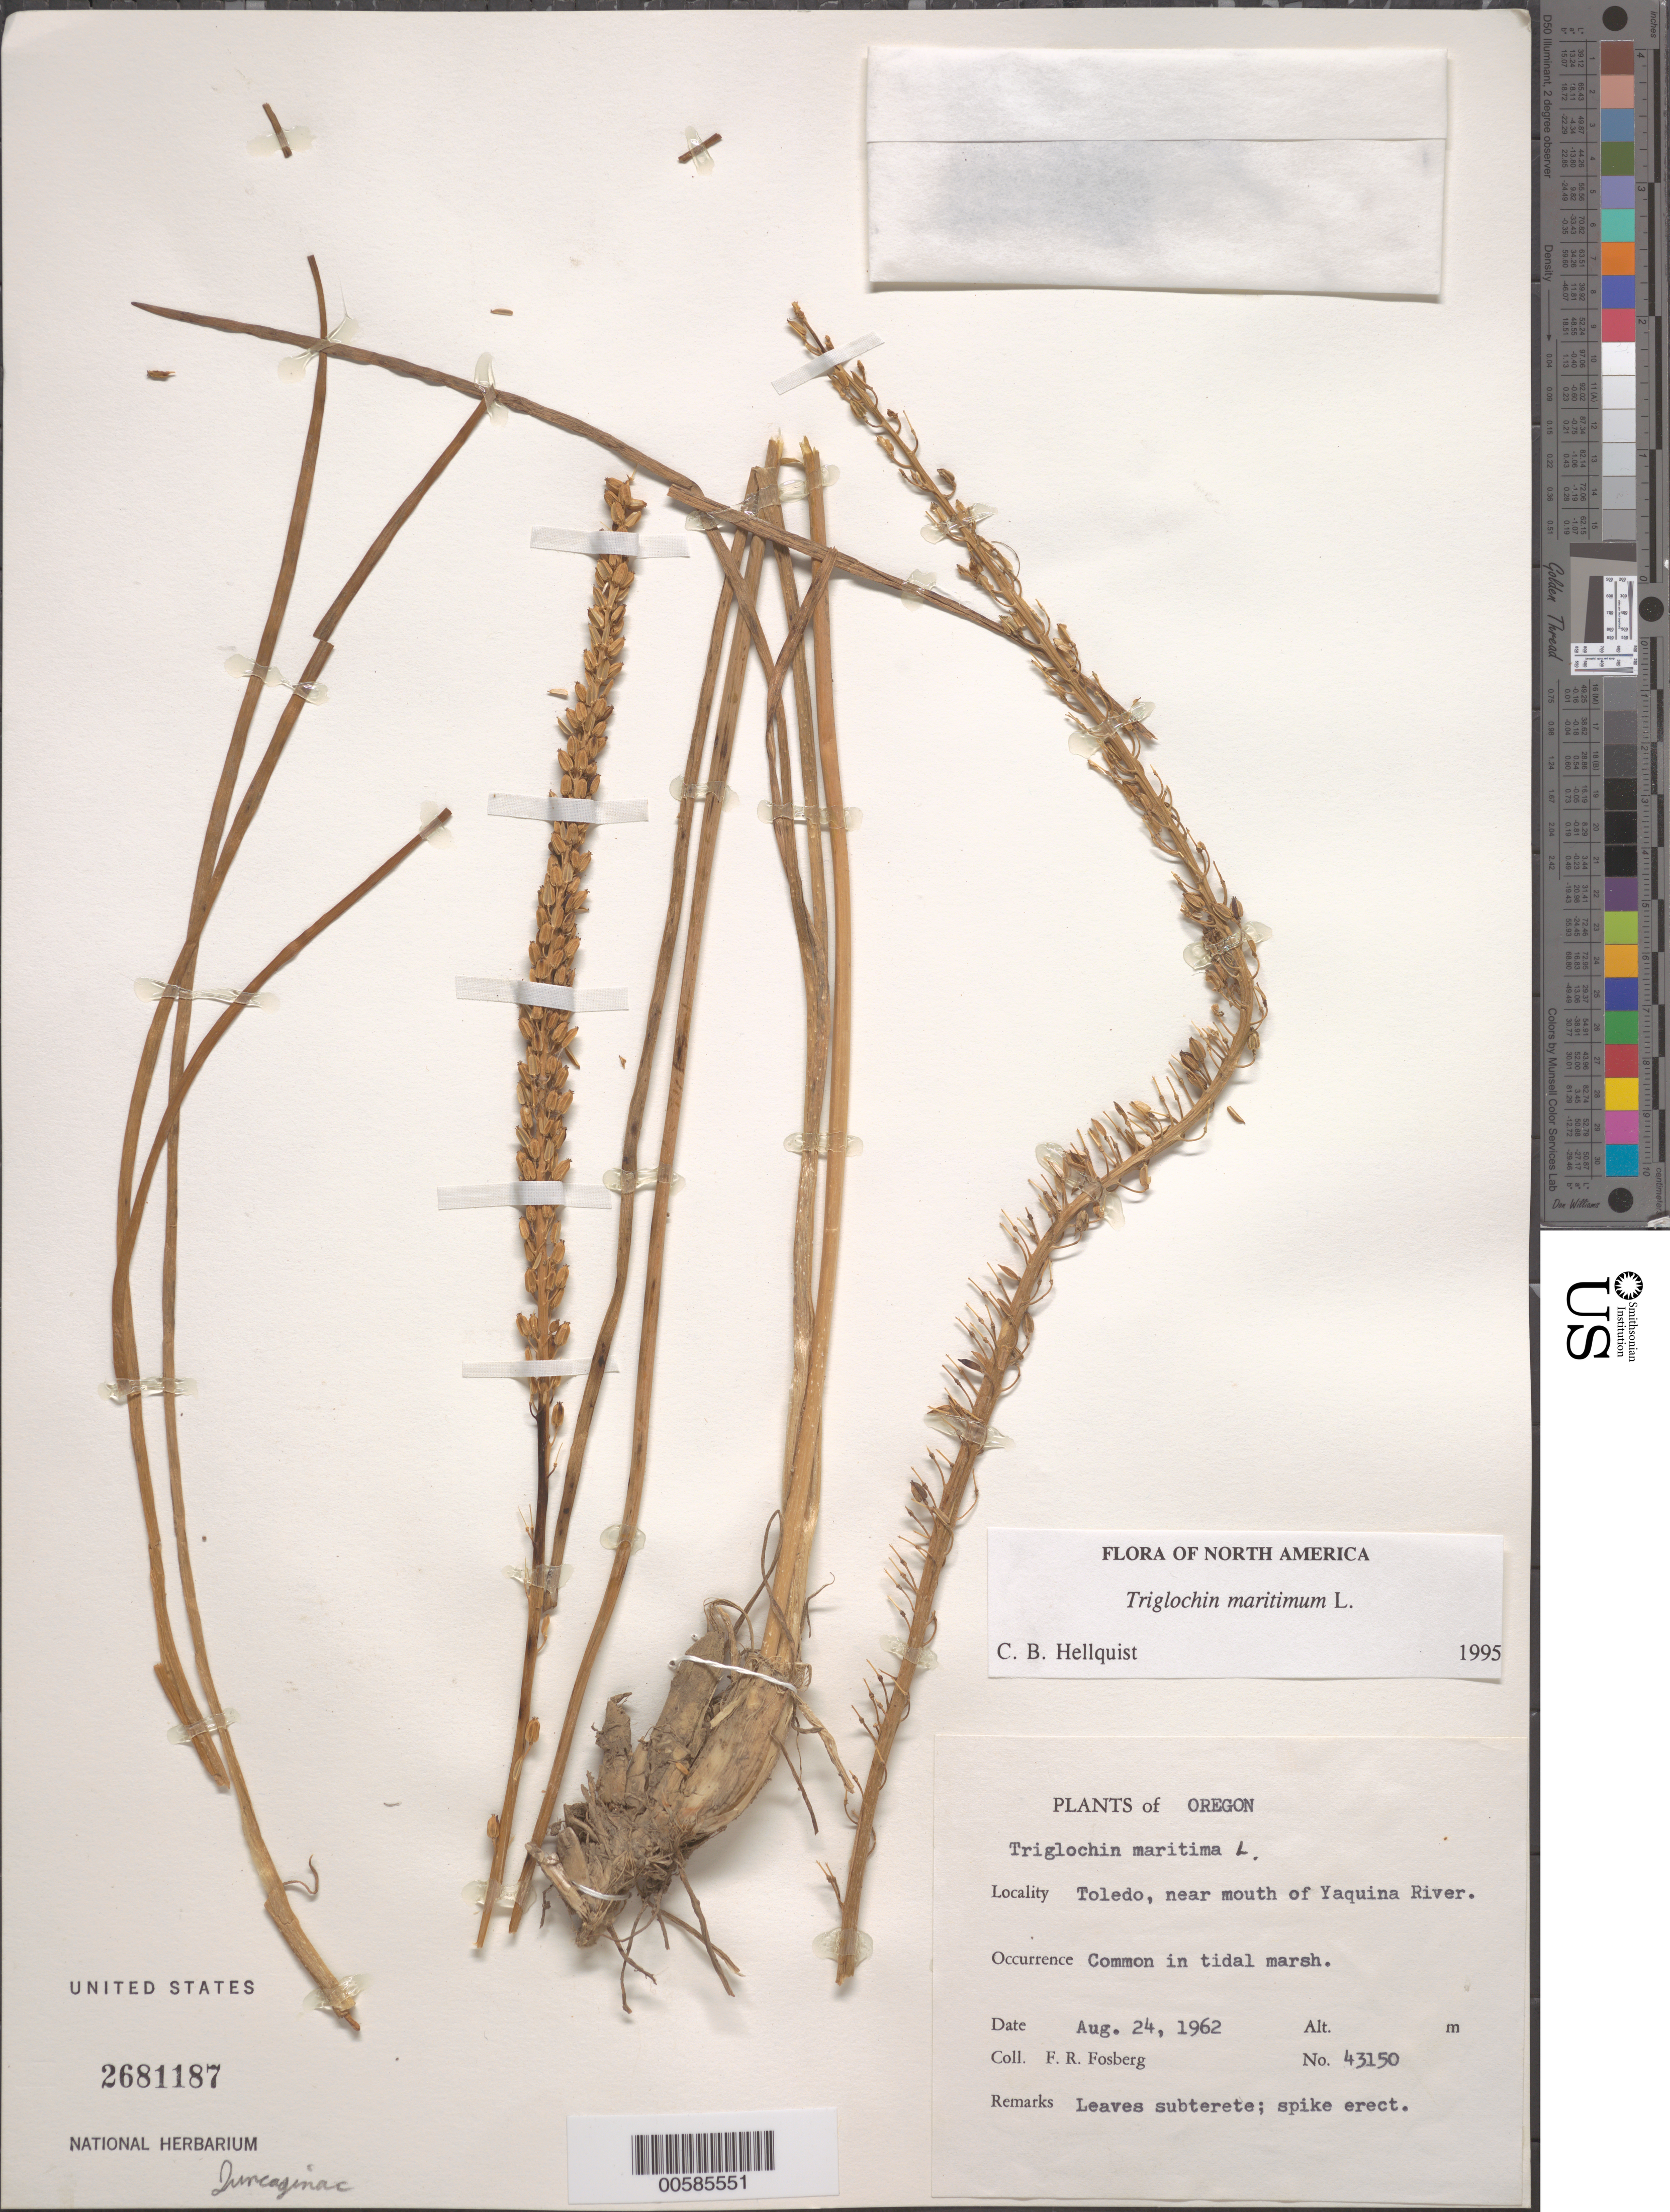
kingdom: Plantae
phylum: Tracheophyta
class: Liliopsida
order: Alismatales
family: Juncaginaceae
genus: Triglochin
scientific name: Triglochin maritima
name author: L.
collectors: F. R. Fosberg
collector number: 43150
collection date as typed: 24 Aug 1962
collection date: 1962-08-24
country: United States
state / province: Oregon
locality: Toledo, near mouth of Yaquina River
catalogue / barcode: US 2681187